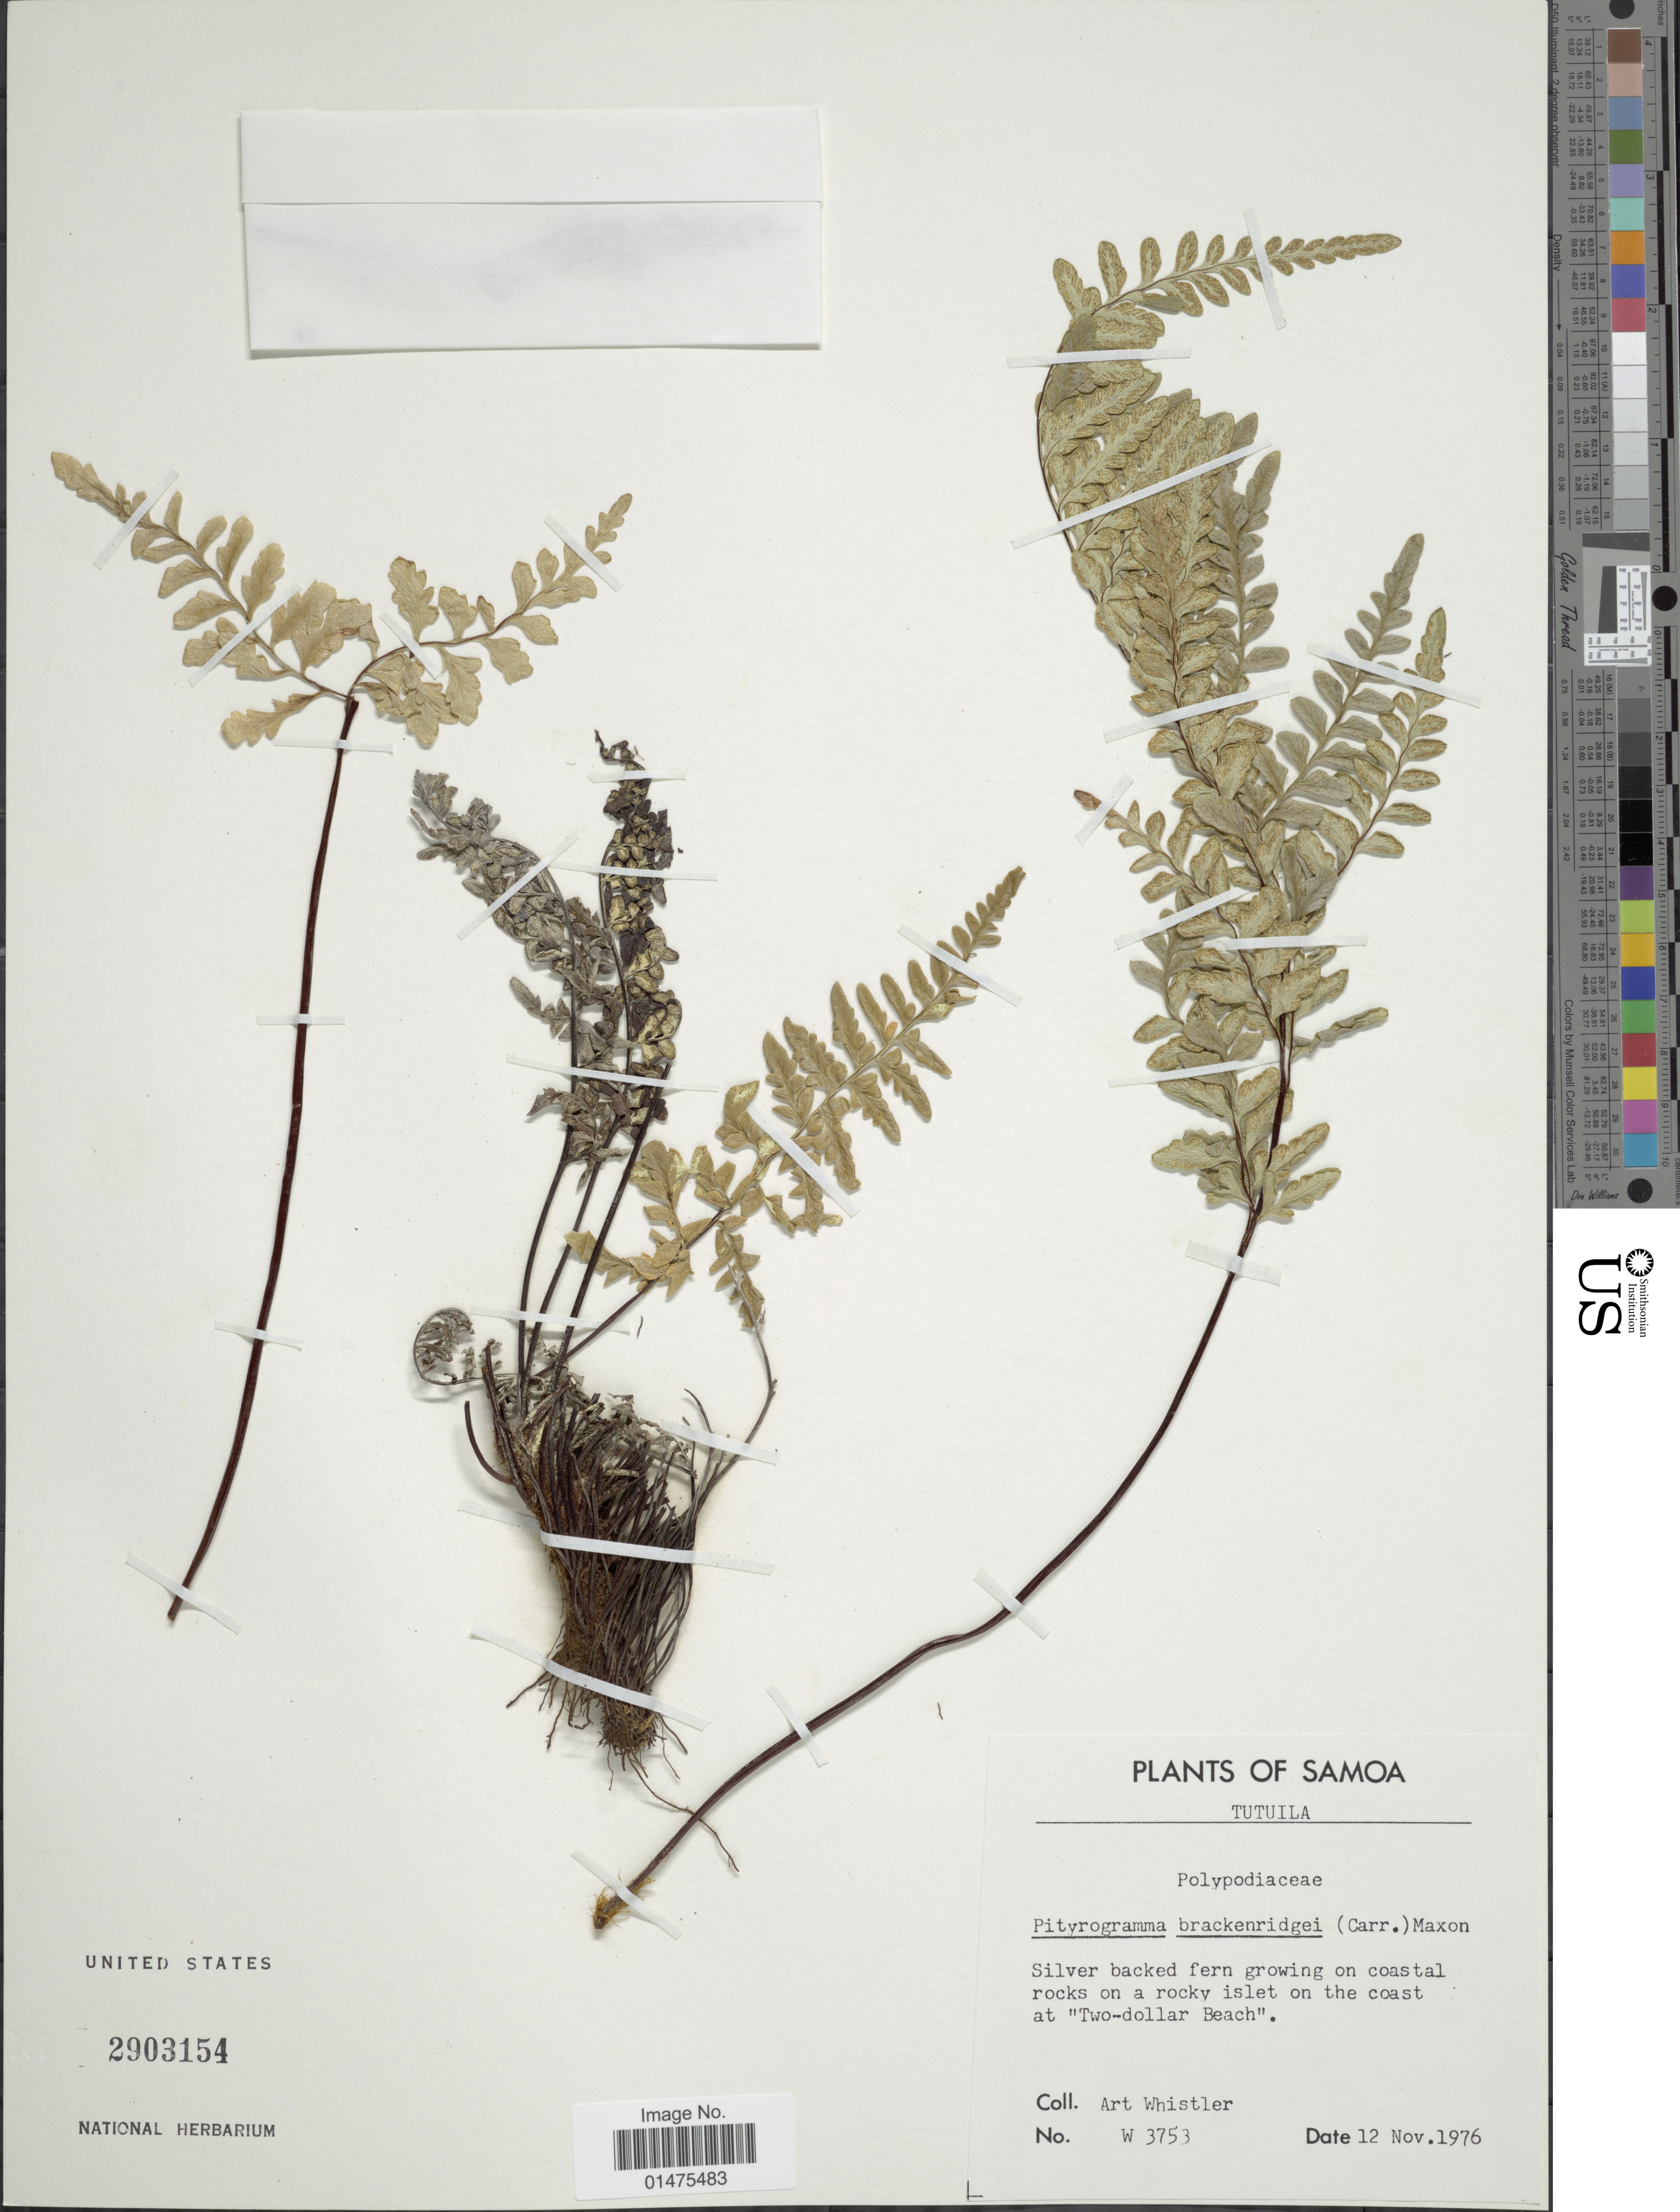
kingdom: Plantae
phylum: Tracheophyta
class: Polypodiopsida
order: Polypodiales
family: Pteridaceae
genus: Pityrogramma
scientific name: Pityrogramma chrysophylla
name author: (Sw.) Link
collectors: A. Whistler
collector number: W 3753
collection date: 1976-11-12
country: American Samoa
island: Tutuila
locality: Tutuila, Silver backed fern growing on coastal rocks on a rocky islet on the coast at 'Two-dollar Beach'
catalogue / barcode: US 2903154